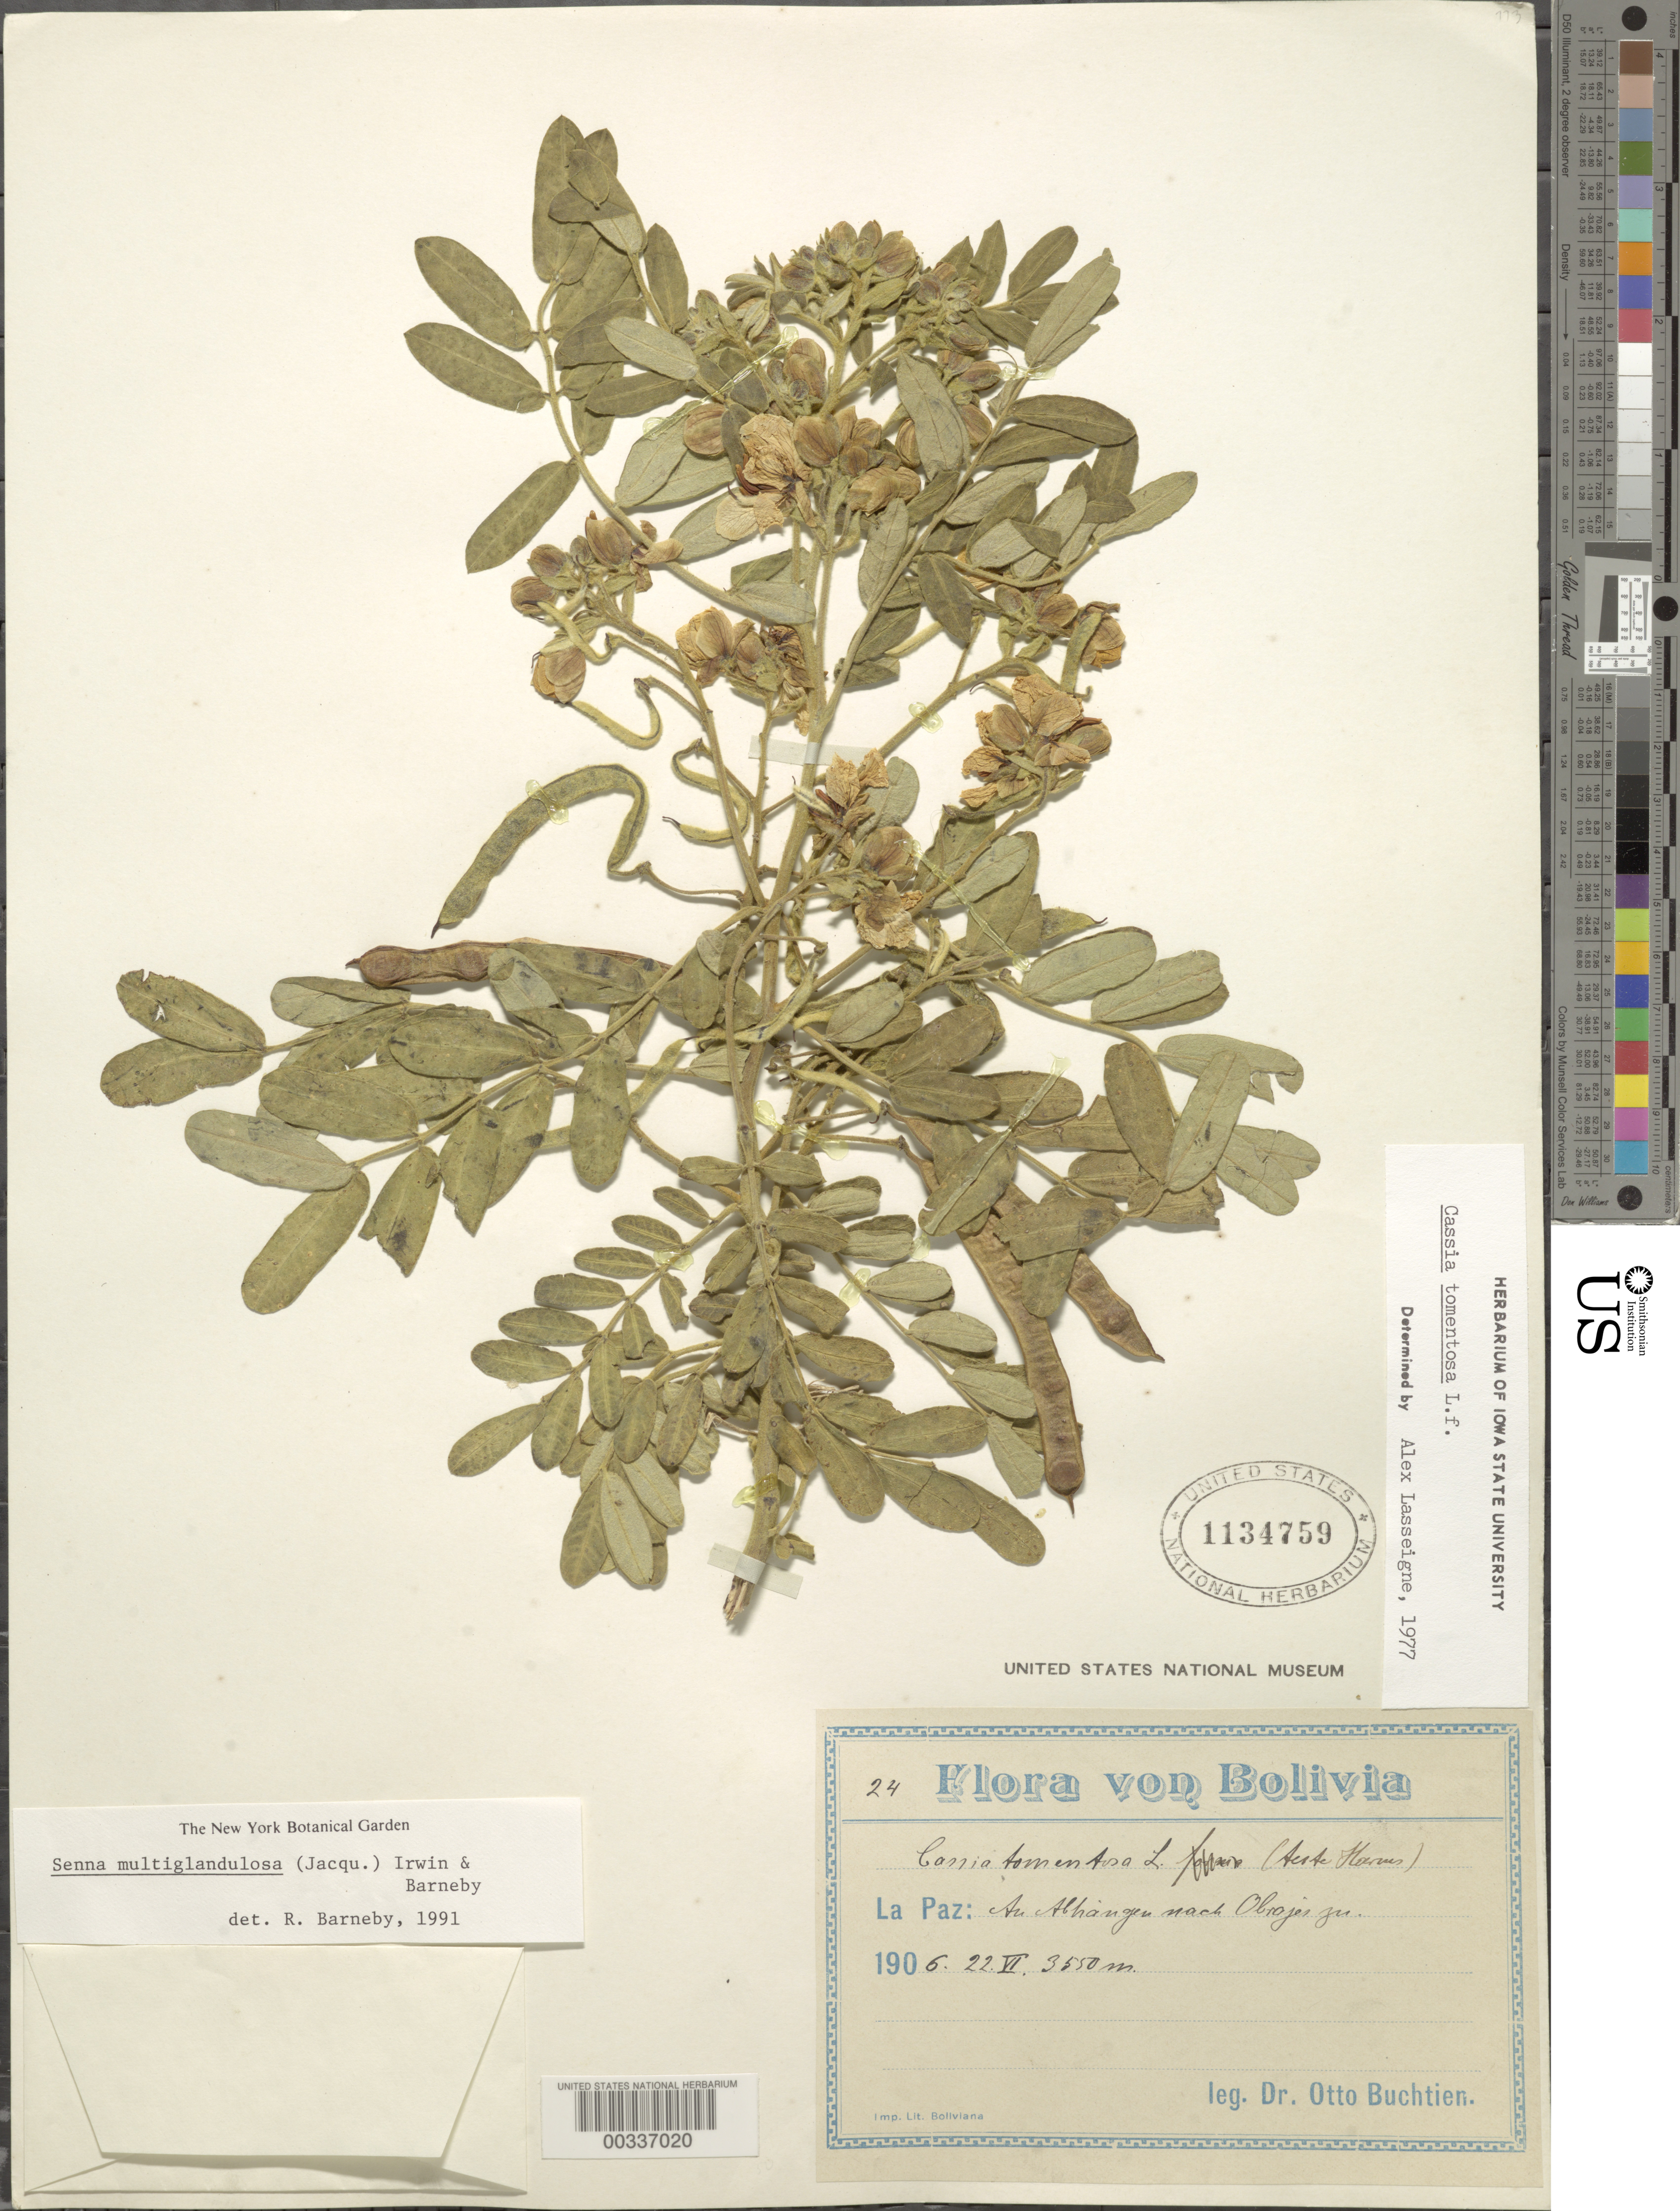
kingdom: Plantae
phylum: Tracheophyta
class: Magnoliopsida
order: Fabales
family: Fabaceae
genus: Senna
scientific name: Senna multiglandulosa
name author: (Jacq.) H.S. Irwin & Barneby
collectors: O. Buchtien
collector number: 24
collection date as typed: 22 Jun 1906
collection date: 1906-06-22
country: Bolivia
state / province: La Paz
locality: Near Obrajes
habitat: Slope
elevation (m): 3550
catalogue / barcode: US 1134759